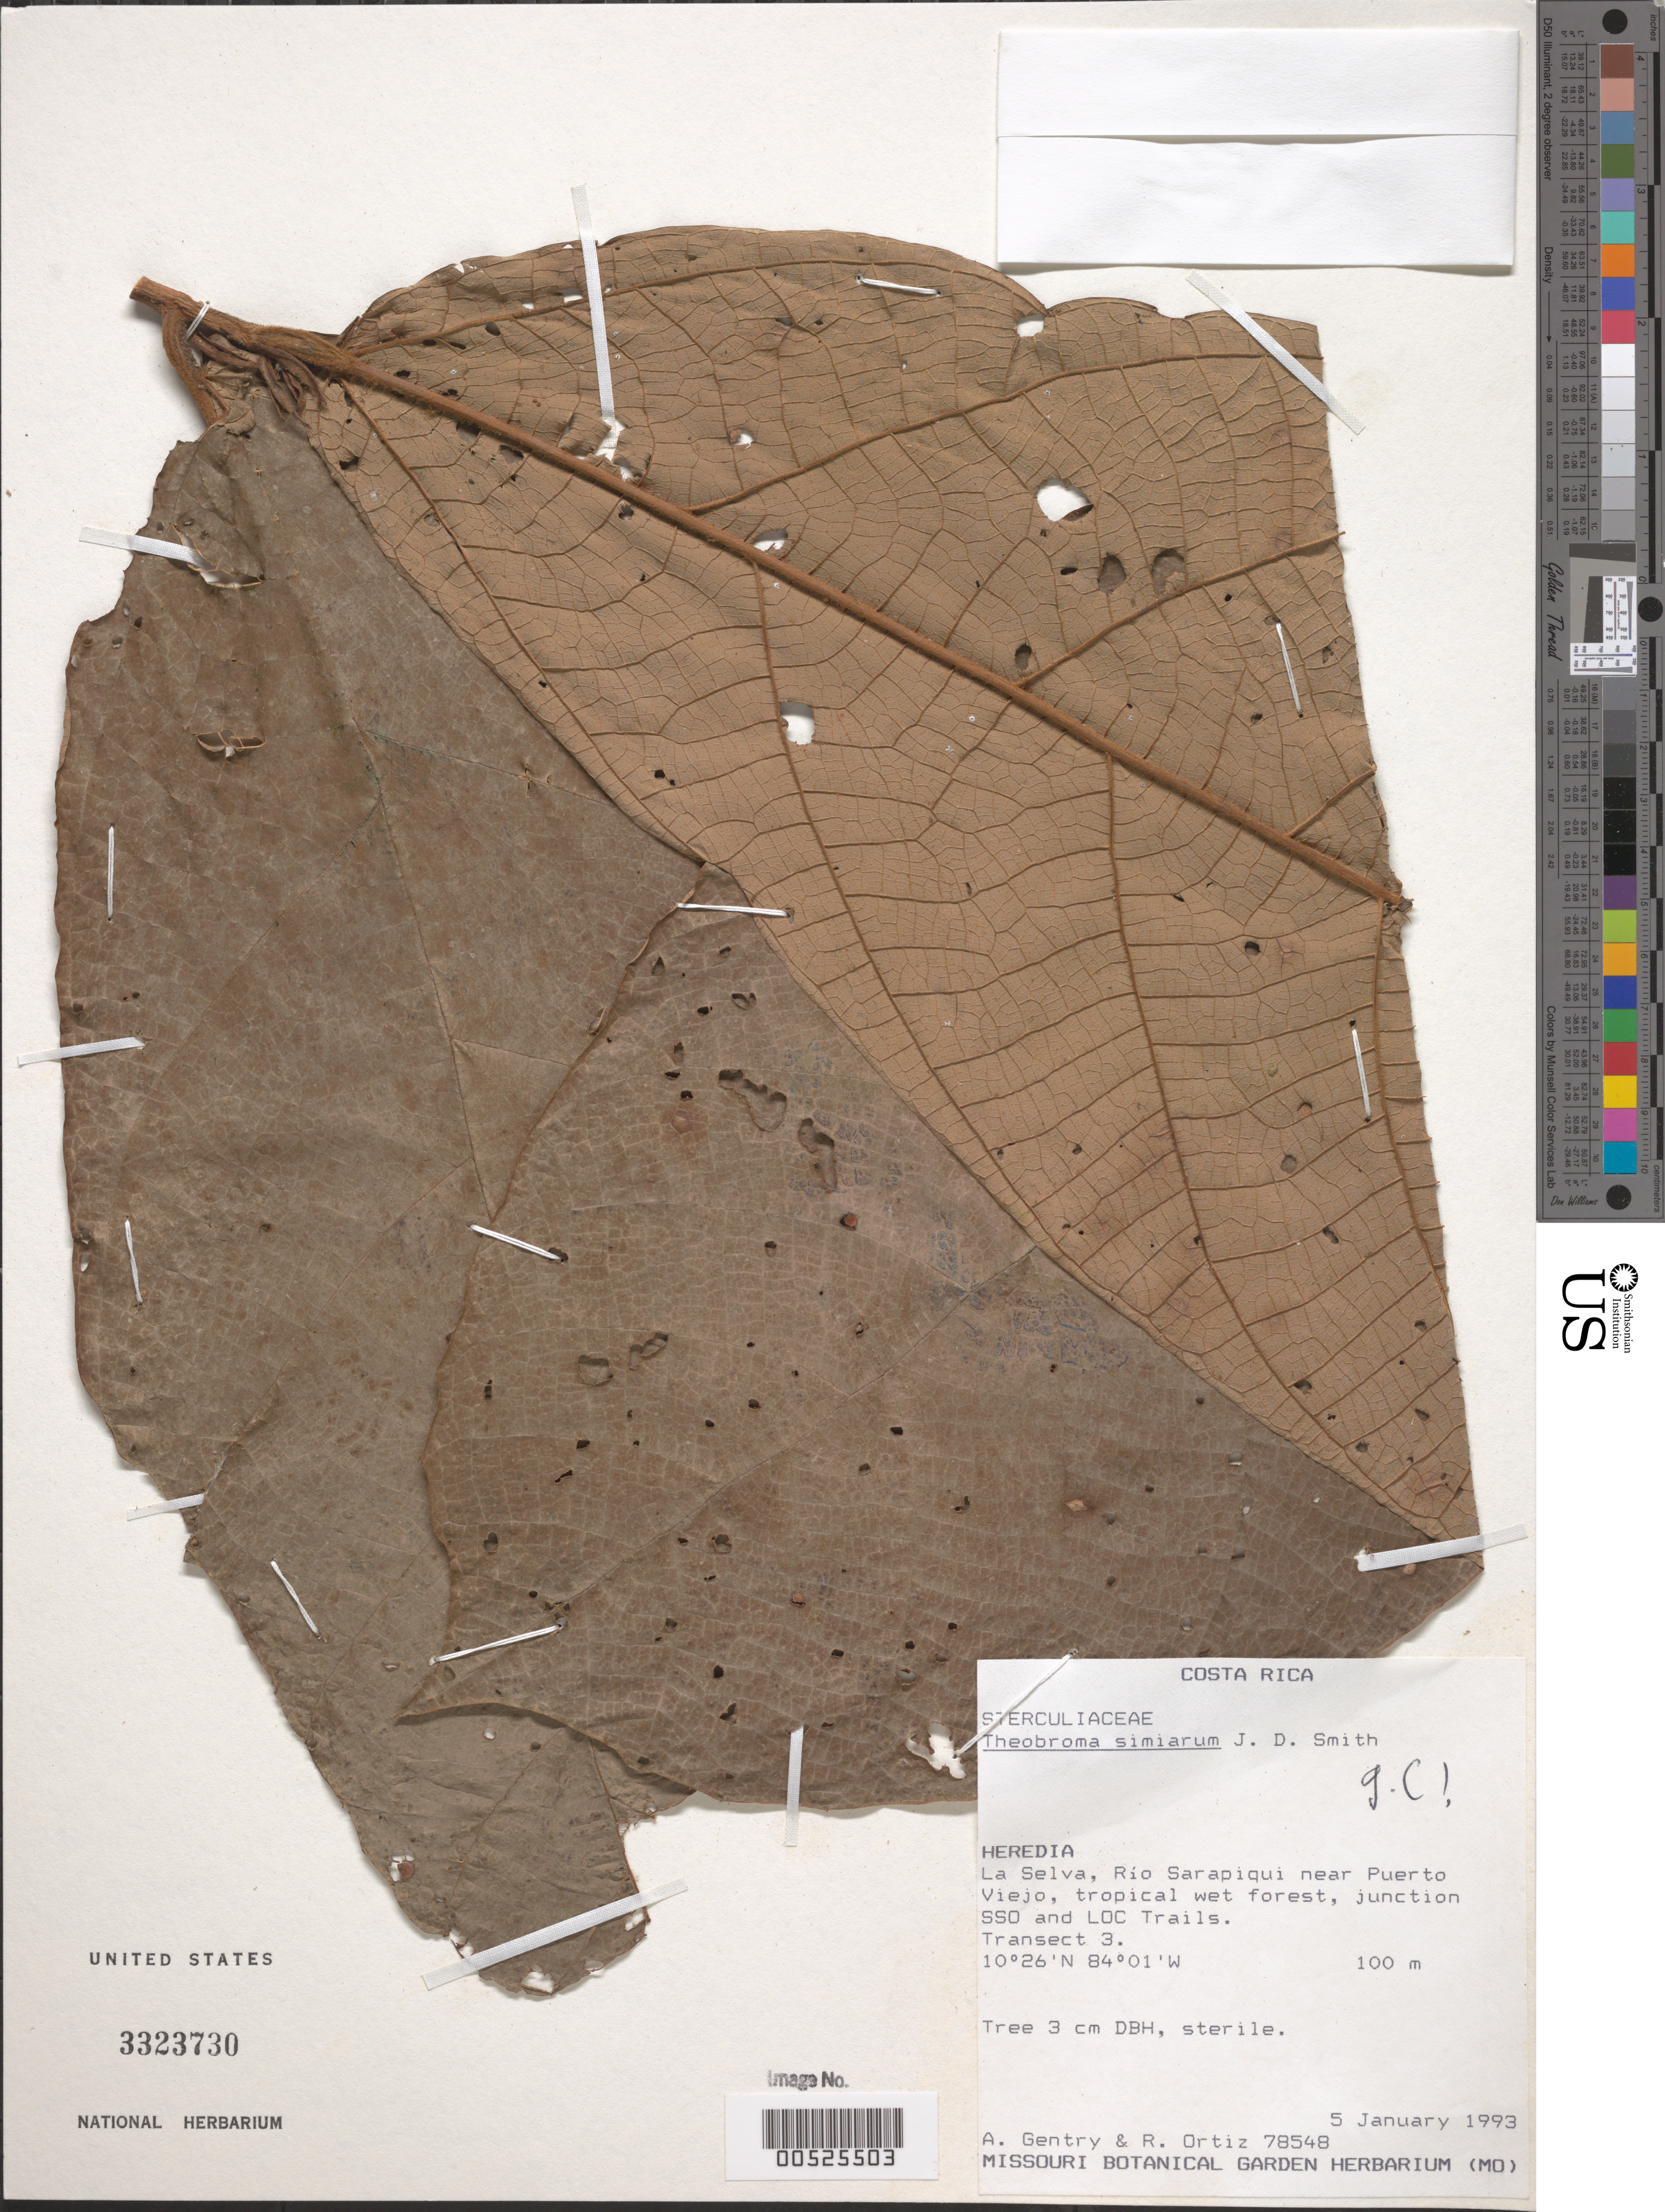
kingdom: Plantae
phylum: Tracheophyta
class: Magnoliopsida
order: Malvales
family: Malvaceae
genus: Theobroma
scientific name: Theobroma simiarum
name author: Donn. Sm.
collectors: A. H. Gentry & R. del C. Ortiz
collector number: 78548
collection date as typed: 05 Jan 1993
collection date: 1993-01-05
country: Costa Rica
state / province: Heredia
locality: La Selva, Rio Sarapiqui near Puerto Viejo, junct. SSO and LOC trails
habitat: Tropical wet forest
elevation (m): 100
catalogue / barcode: US 3323730